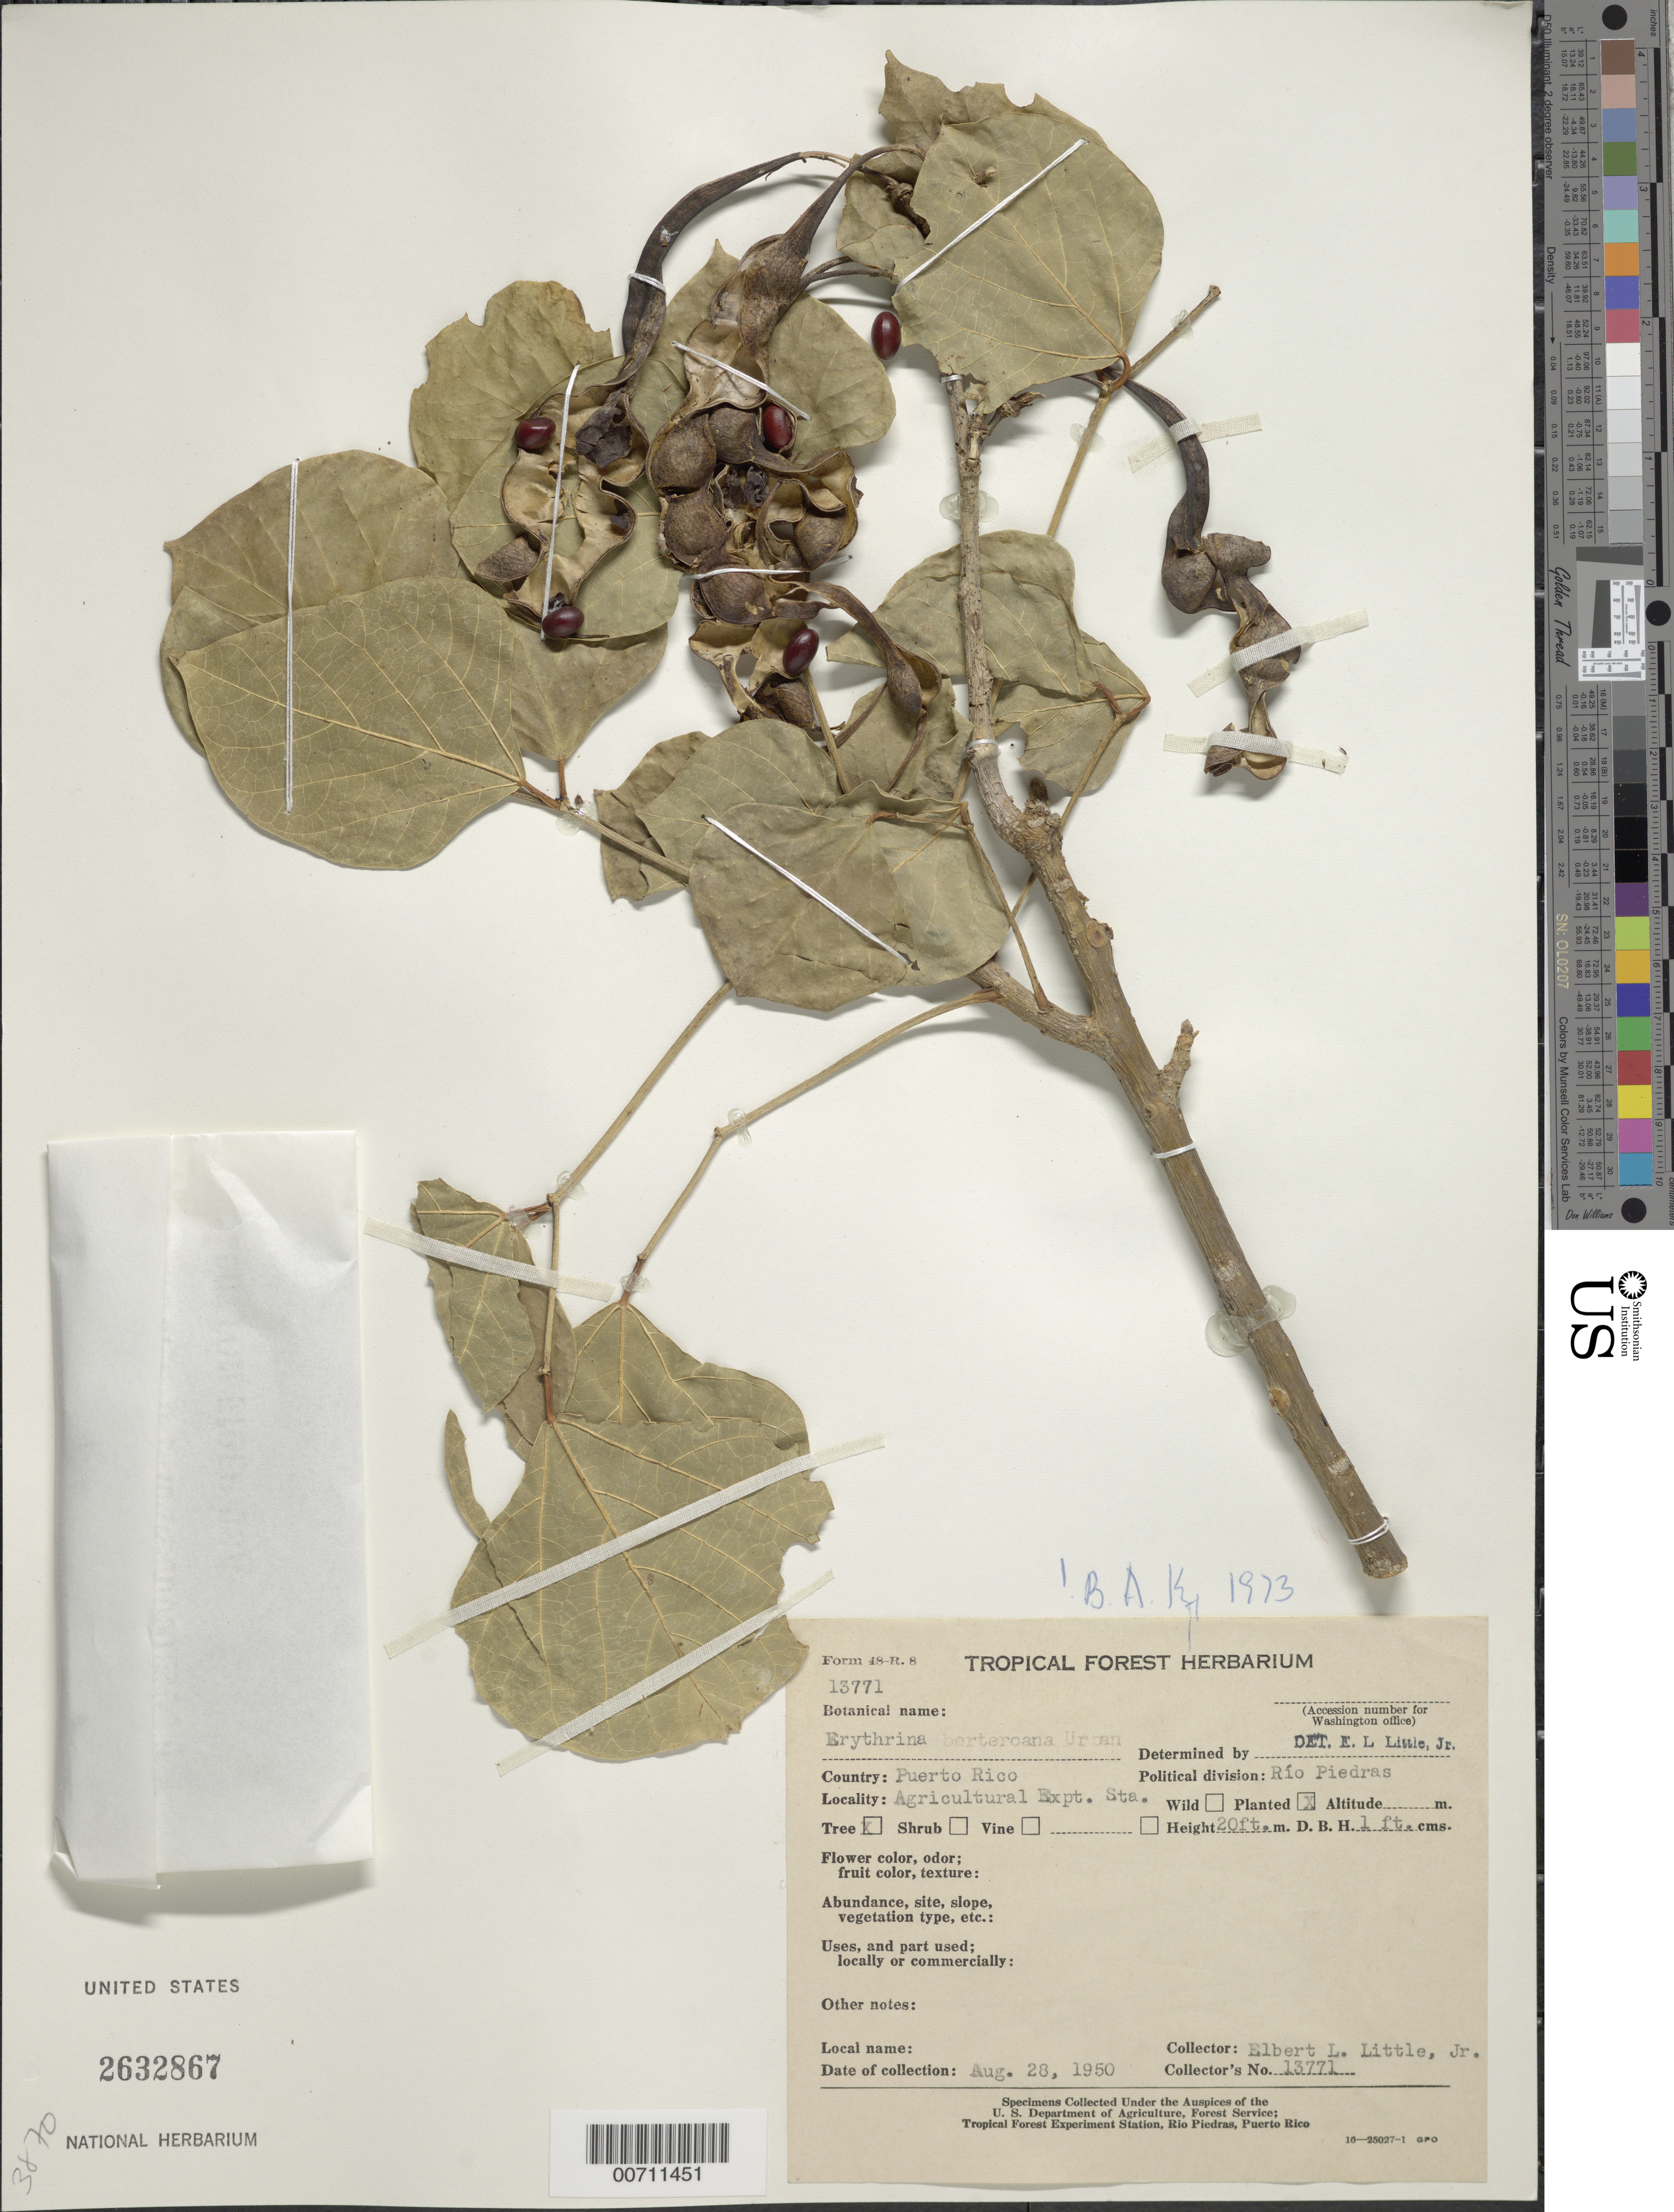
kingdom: Plantae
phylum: Tracheophyta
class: Magnoliopsida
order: Fabales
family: Fabaceae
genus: Erythrina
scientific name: Erythrina berteroana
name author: Urb.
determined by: Little, Elbert L., Jr., (FSSR), United States Department of Agriculture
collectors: E. L. Little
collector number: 13771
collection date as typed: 28 Aug 1950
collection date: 1950-08-28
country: Puerto Rico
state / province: Rio Piedras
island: Greater Antilles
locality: Agricultural Exp. Station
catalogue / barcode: US 2632867